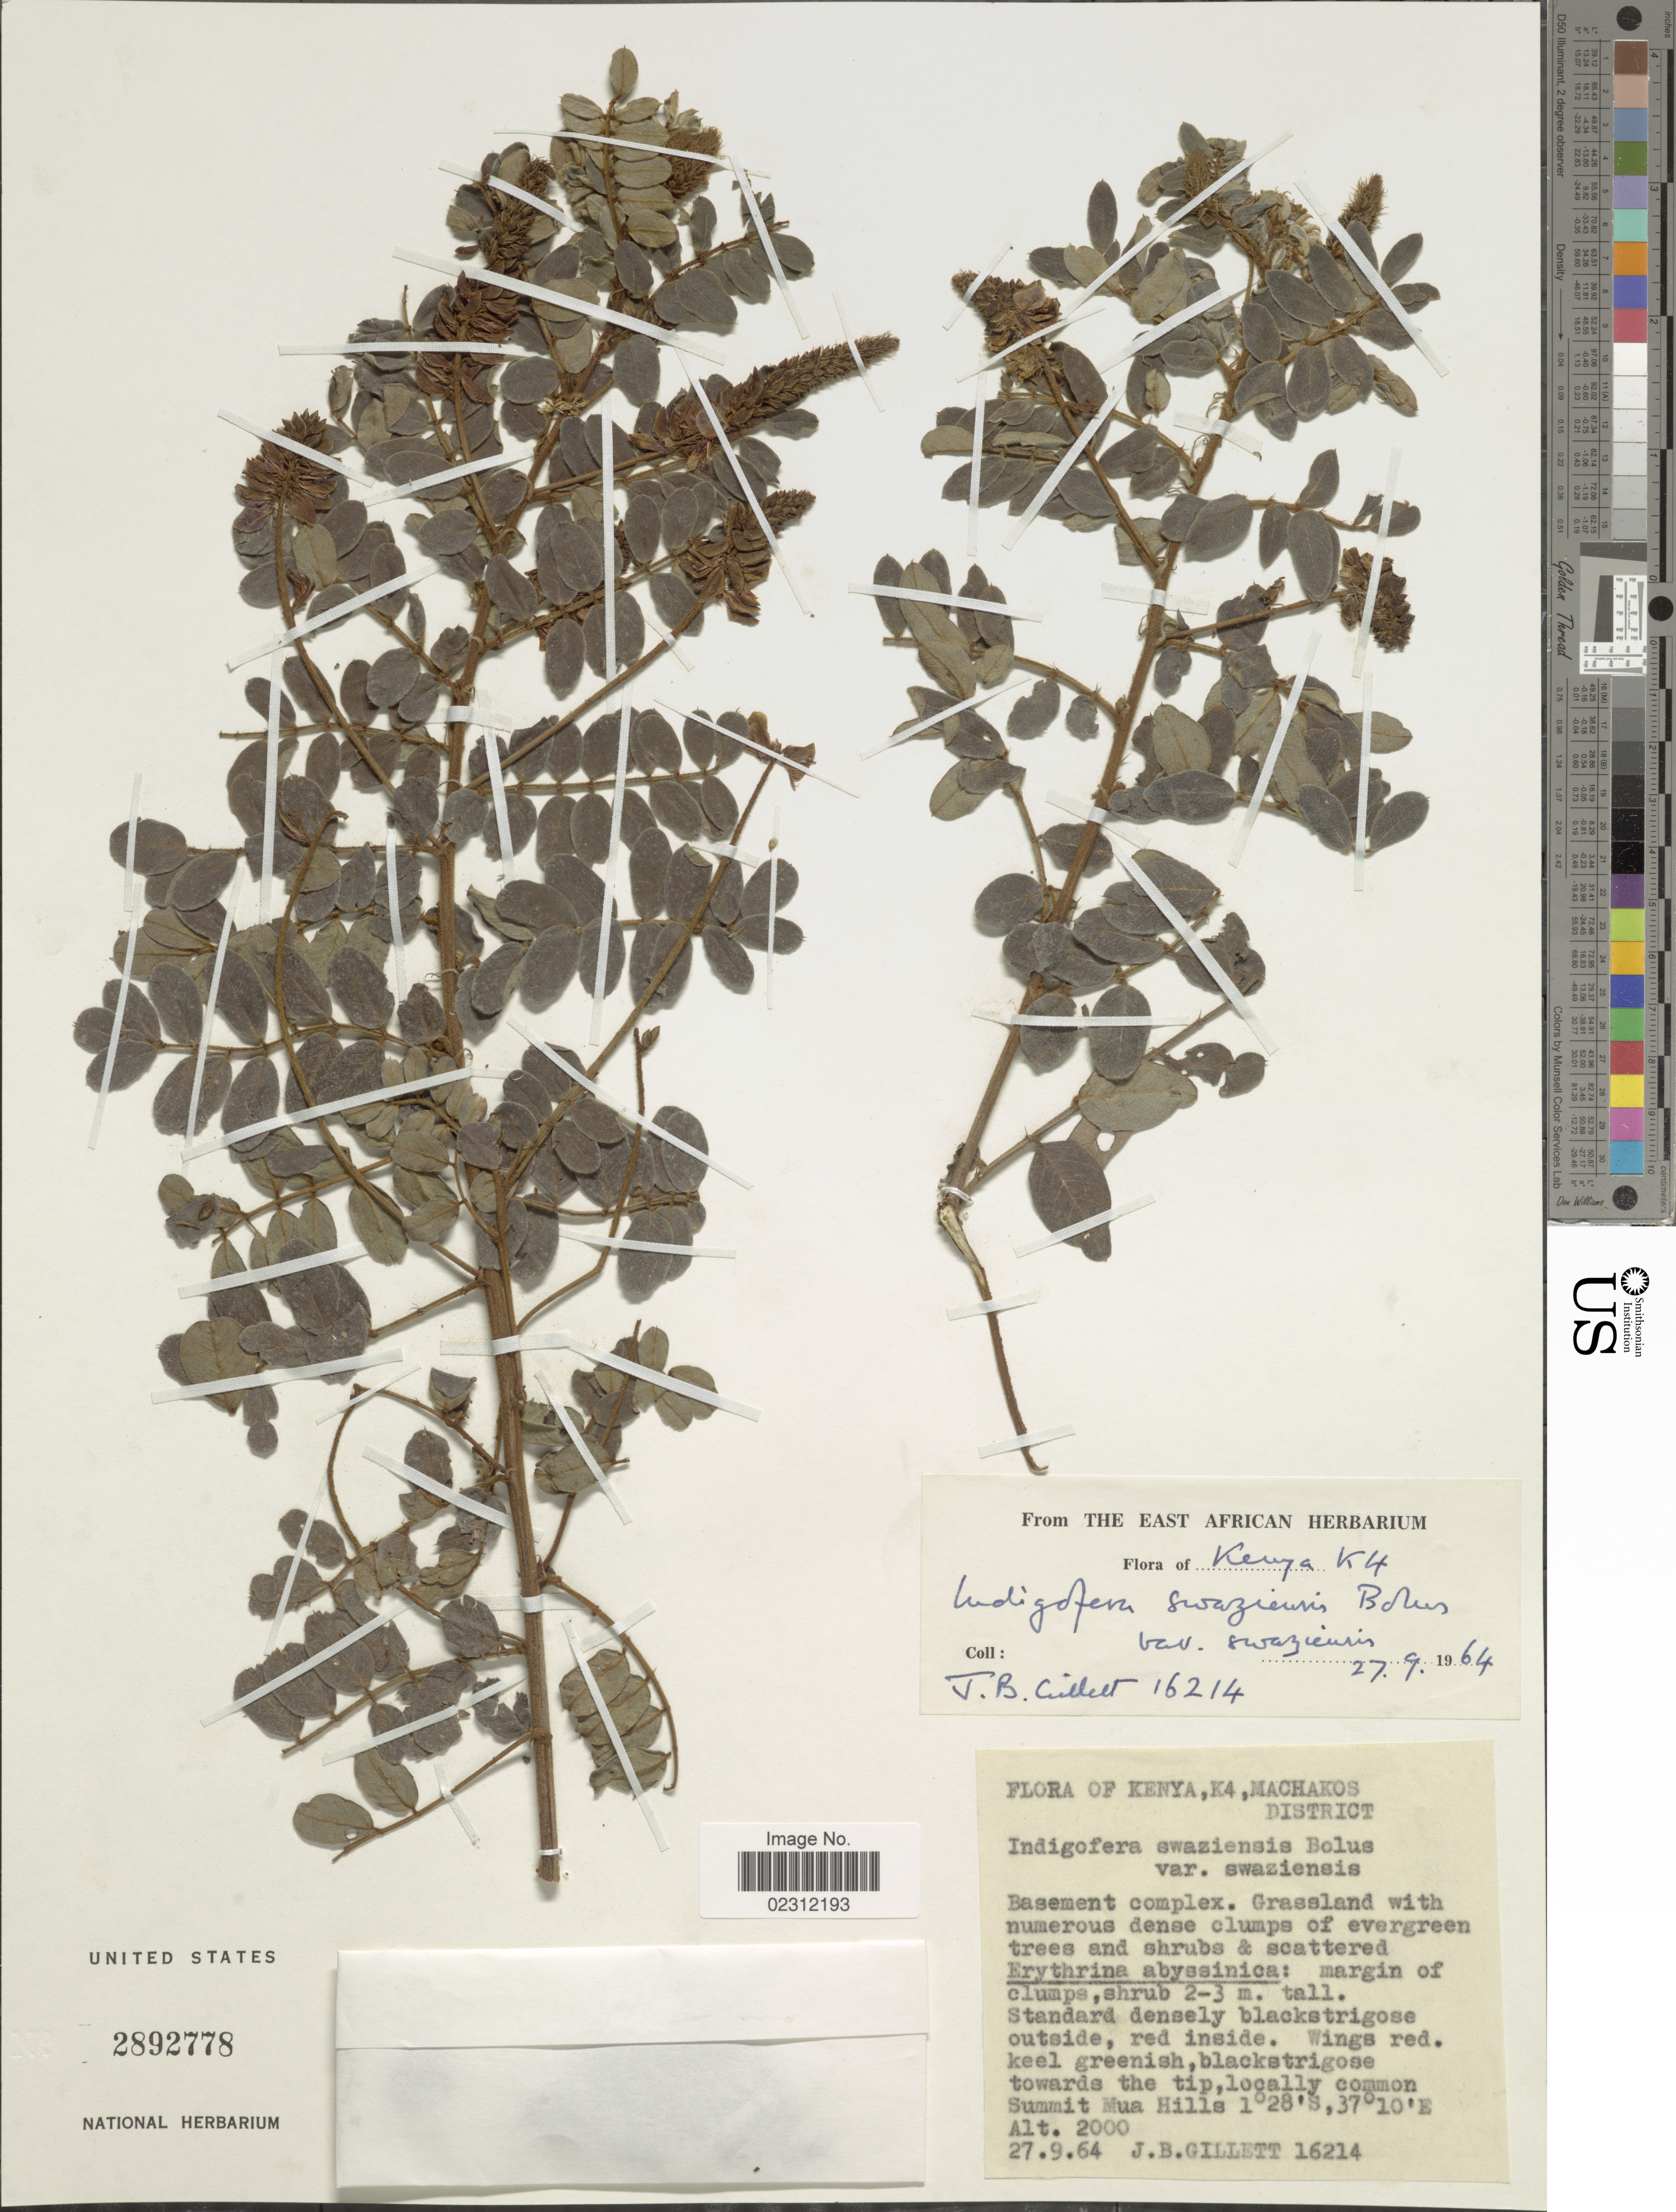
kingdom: Plantae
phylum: Tracheophyta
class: Magnoliopsida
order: Fabales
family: Fabaceae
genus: Indigofera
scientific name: Indigofera swaziensis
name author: Bolus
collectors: J. B. Gillett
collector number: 16214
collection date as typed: Transcribed d/m/y: 27/9/64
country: Kenya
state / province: Machakos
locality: Machakos District, Summit Mua Hills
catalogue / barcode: US 2892778